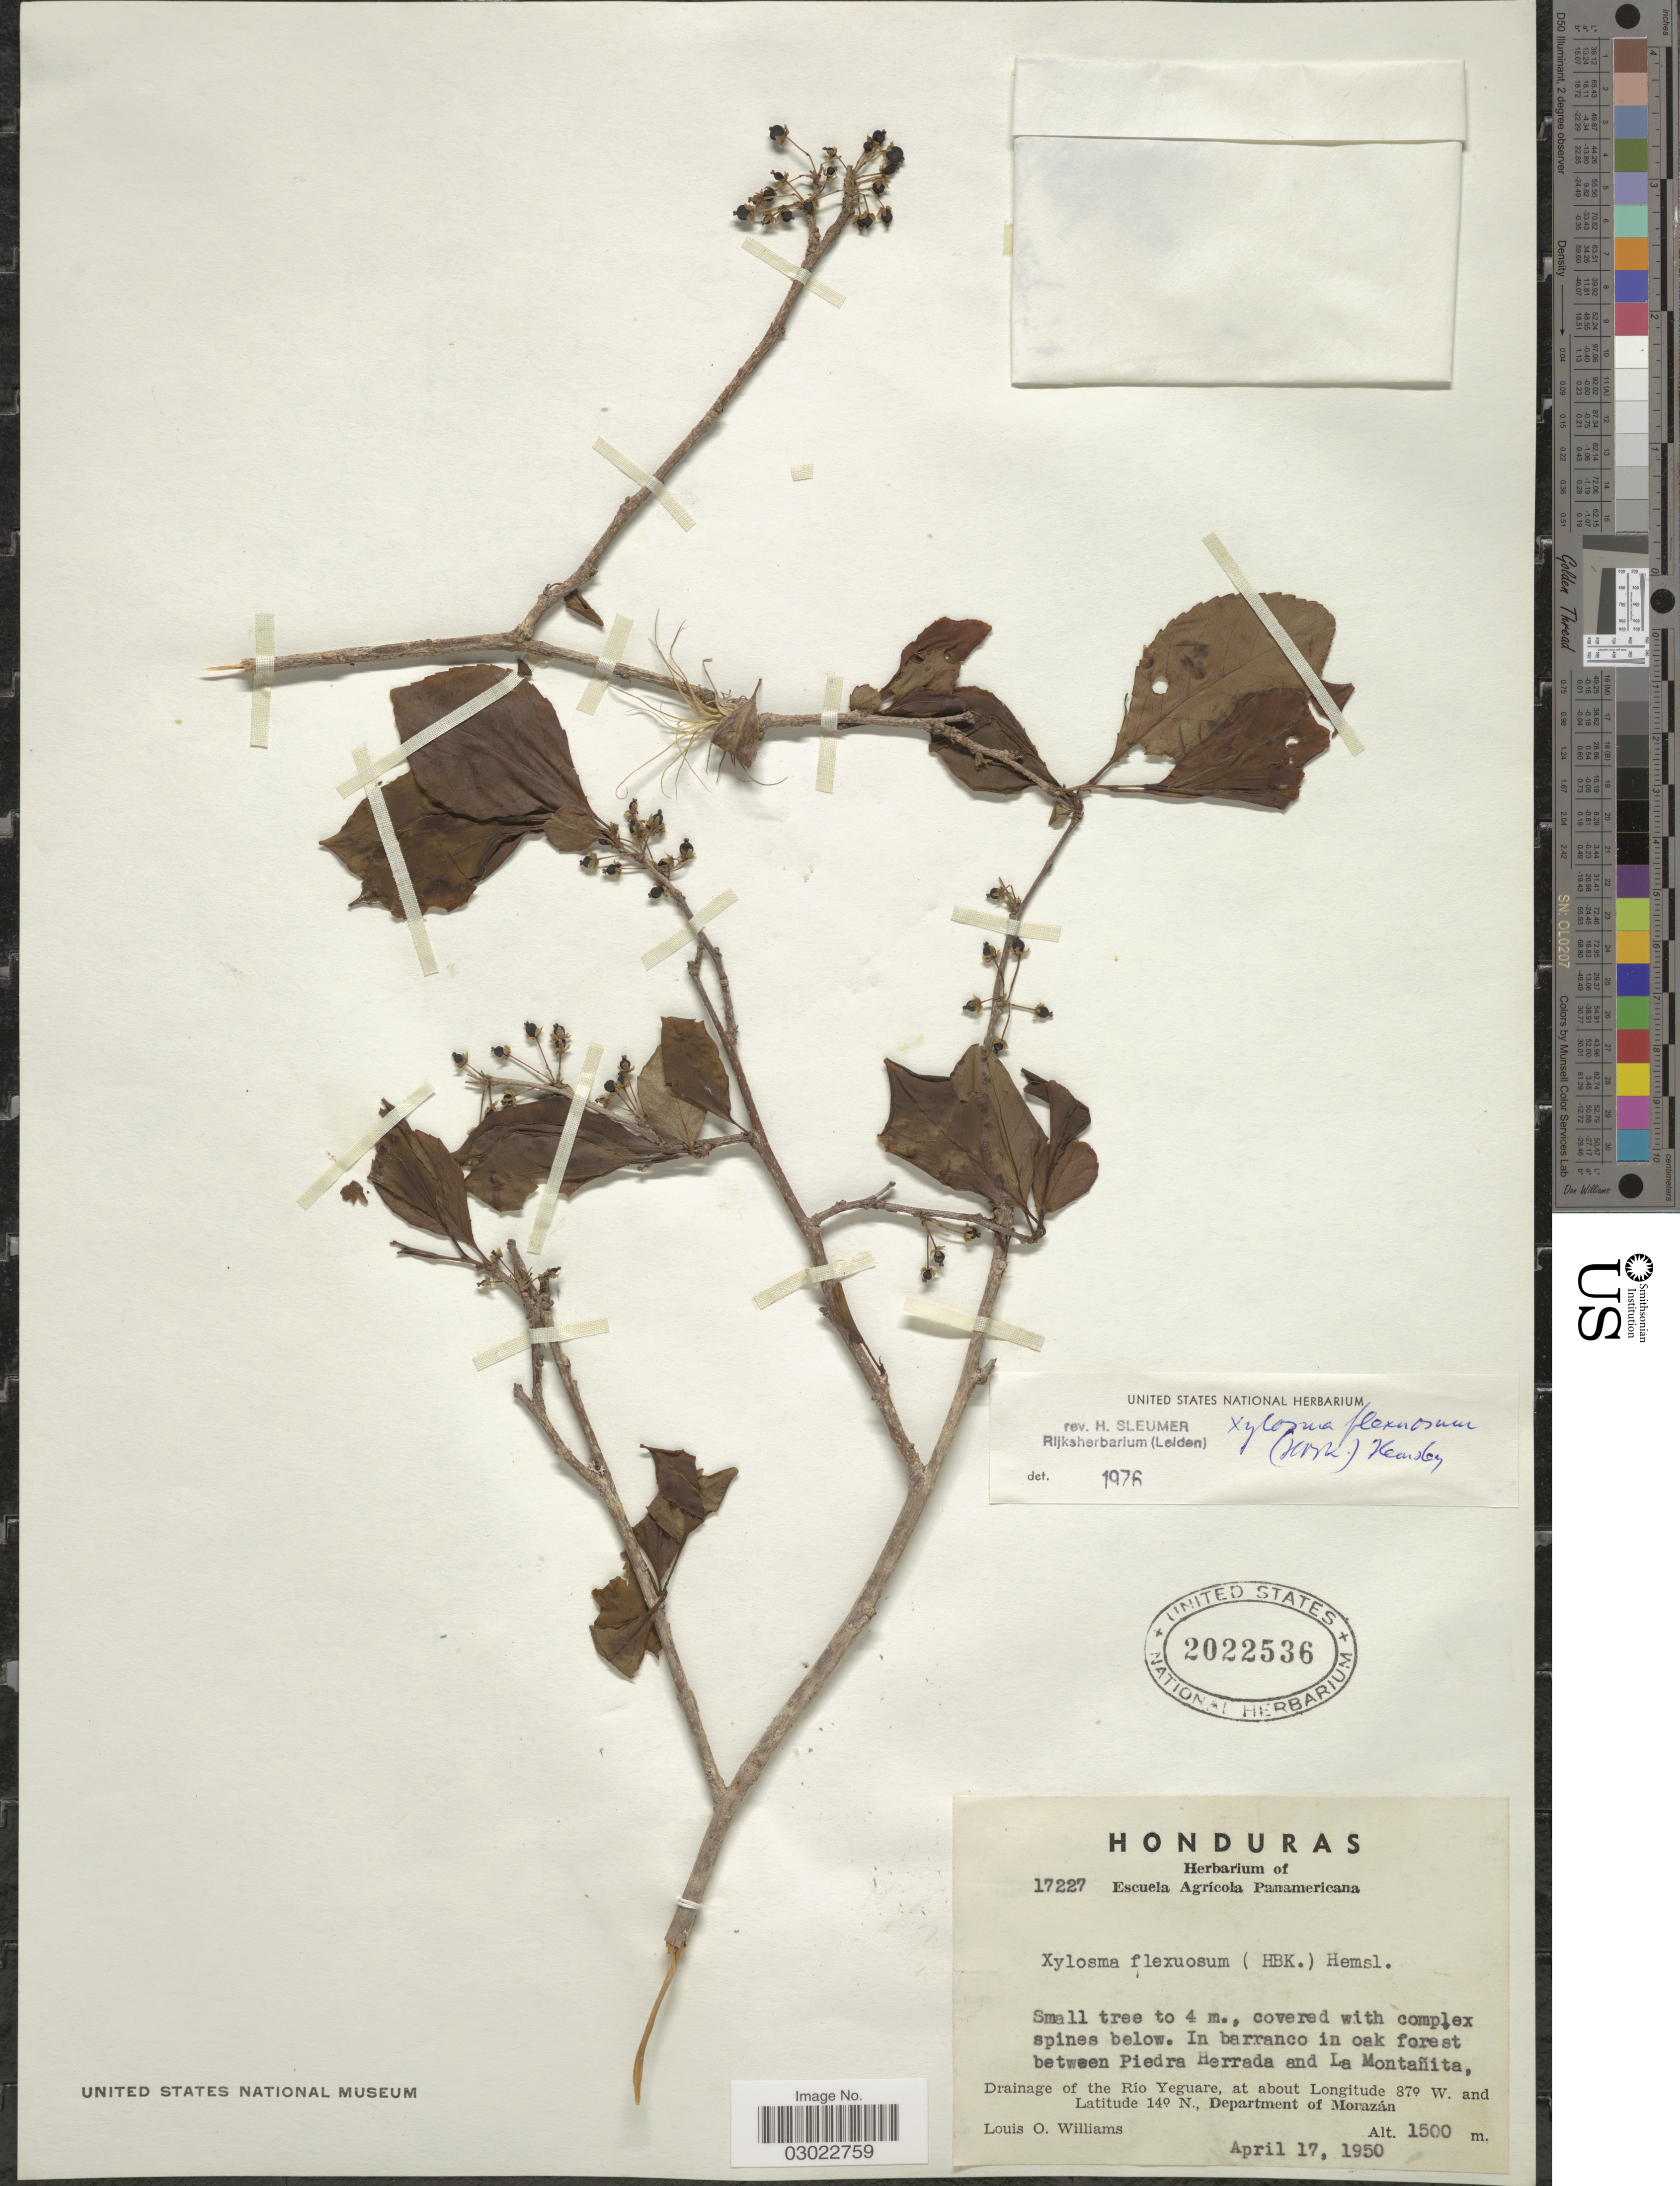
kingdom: Plantae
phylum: Tracheophyta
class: Magnoliopsida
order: Malpighiales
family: Salicaceae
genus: Xylosma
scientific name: Xylosma flexuosa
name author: (Kunth) Hemsl.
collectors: L. O. Williams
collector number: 17227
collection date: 1950-04-17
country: Honduras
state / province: Fco. Morazán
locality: In barranco in oak forest between Piedra Herrada and La Montañita, Drainage of the Río Yeguare, Department of Morazán.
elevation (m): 1500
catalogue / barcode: US 2022536